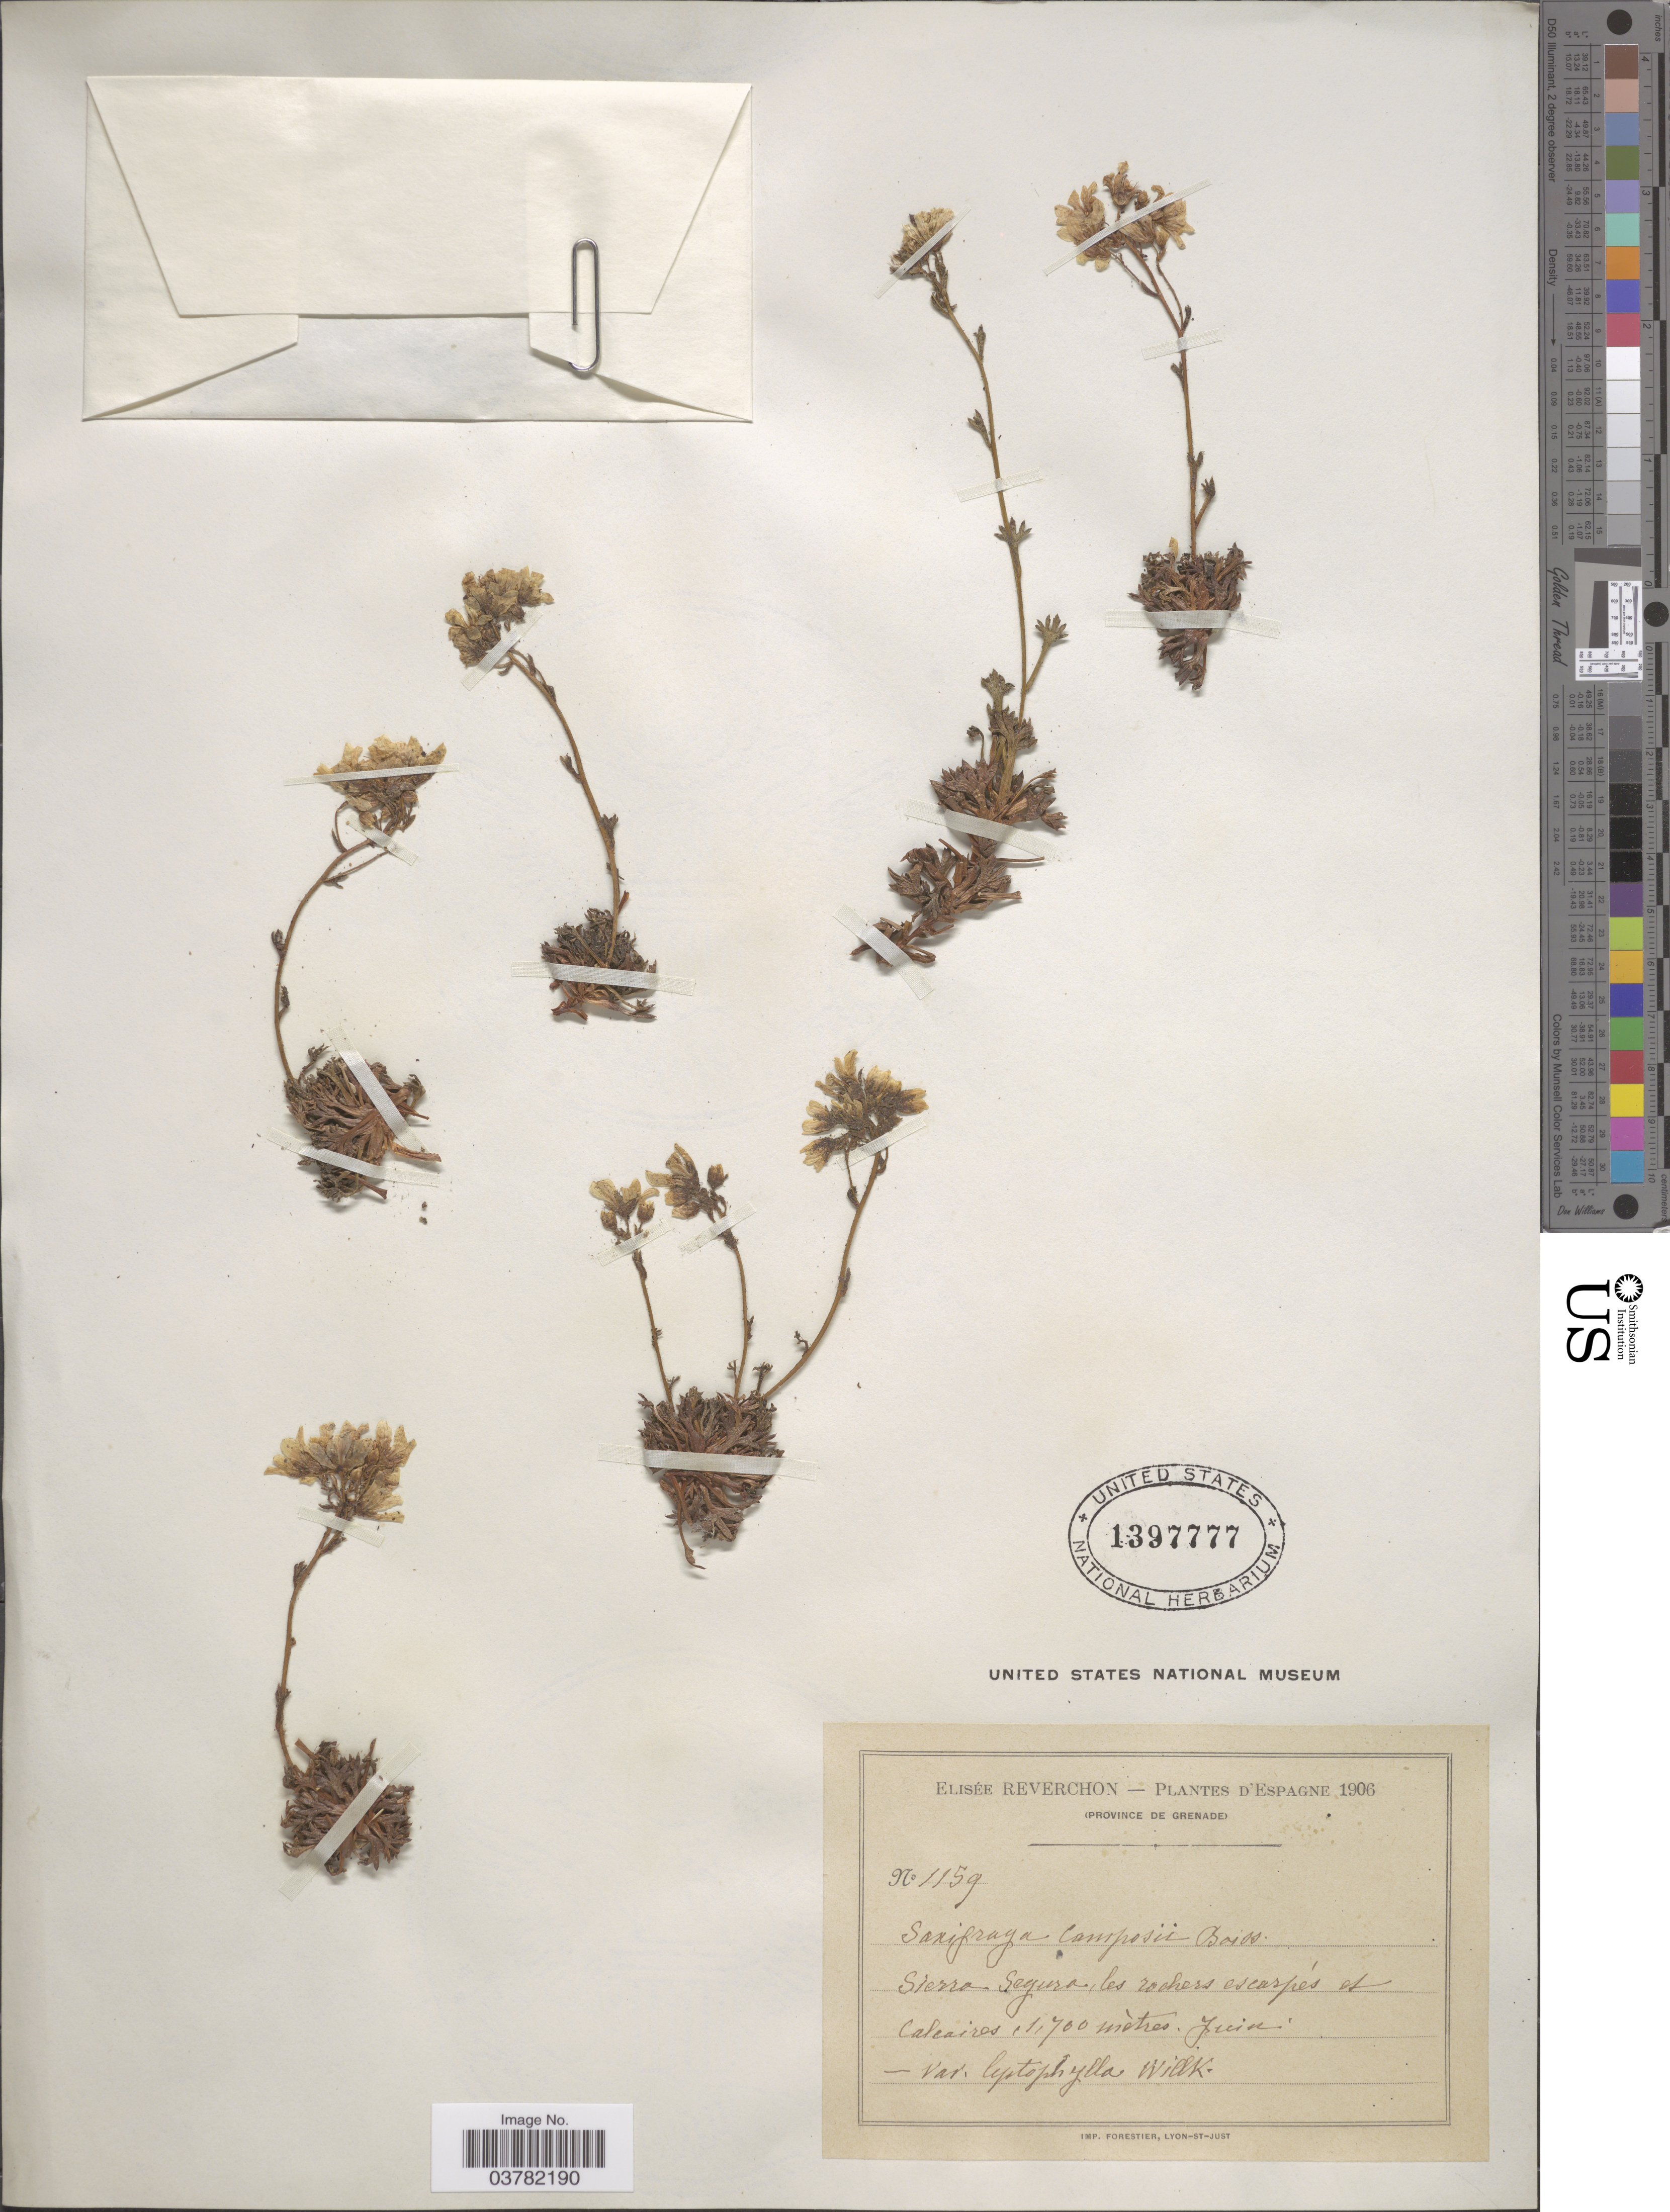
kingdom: Plantae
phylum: Tracheophyta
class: Magnoliopsida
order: Saxifragales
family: Saxifragaceae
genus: Saxifraga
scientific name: Saxifraga composii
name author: Boiss. & Reut.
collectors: E. Reverchon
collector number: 1159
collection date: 1906-06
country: Spain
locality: Espagne. (Province de Grenade). Sierra Seguro, les rochers escarpés et Calcaires.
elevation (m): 1700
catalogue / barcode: US 1397777